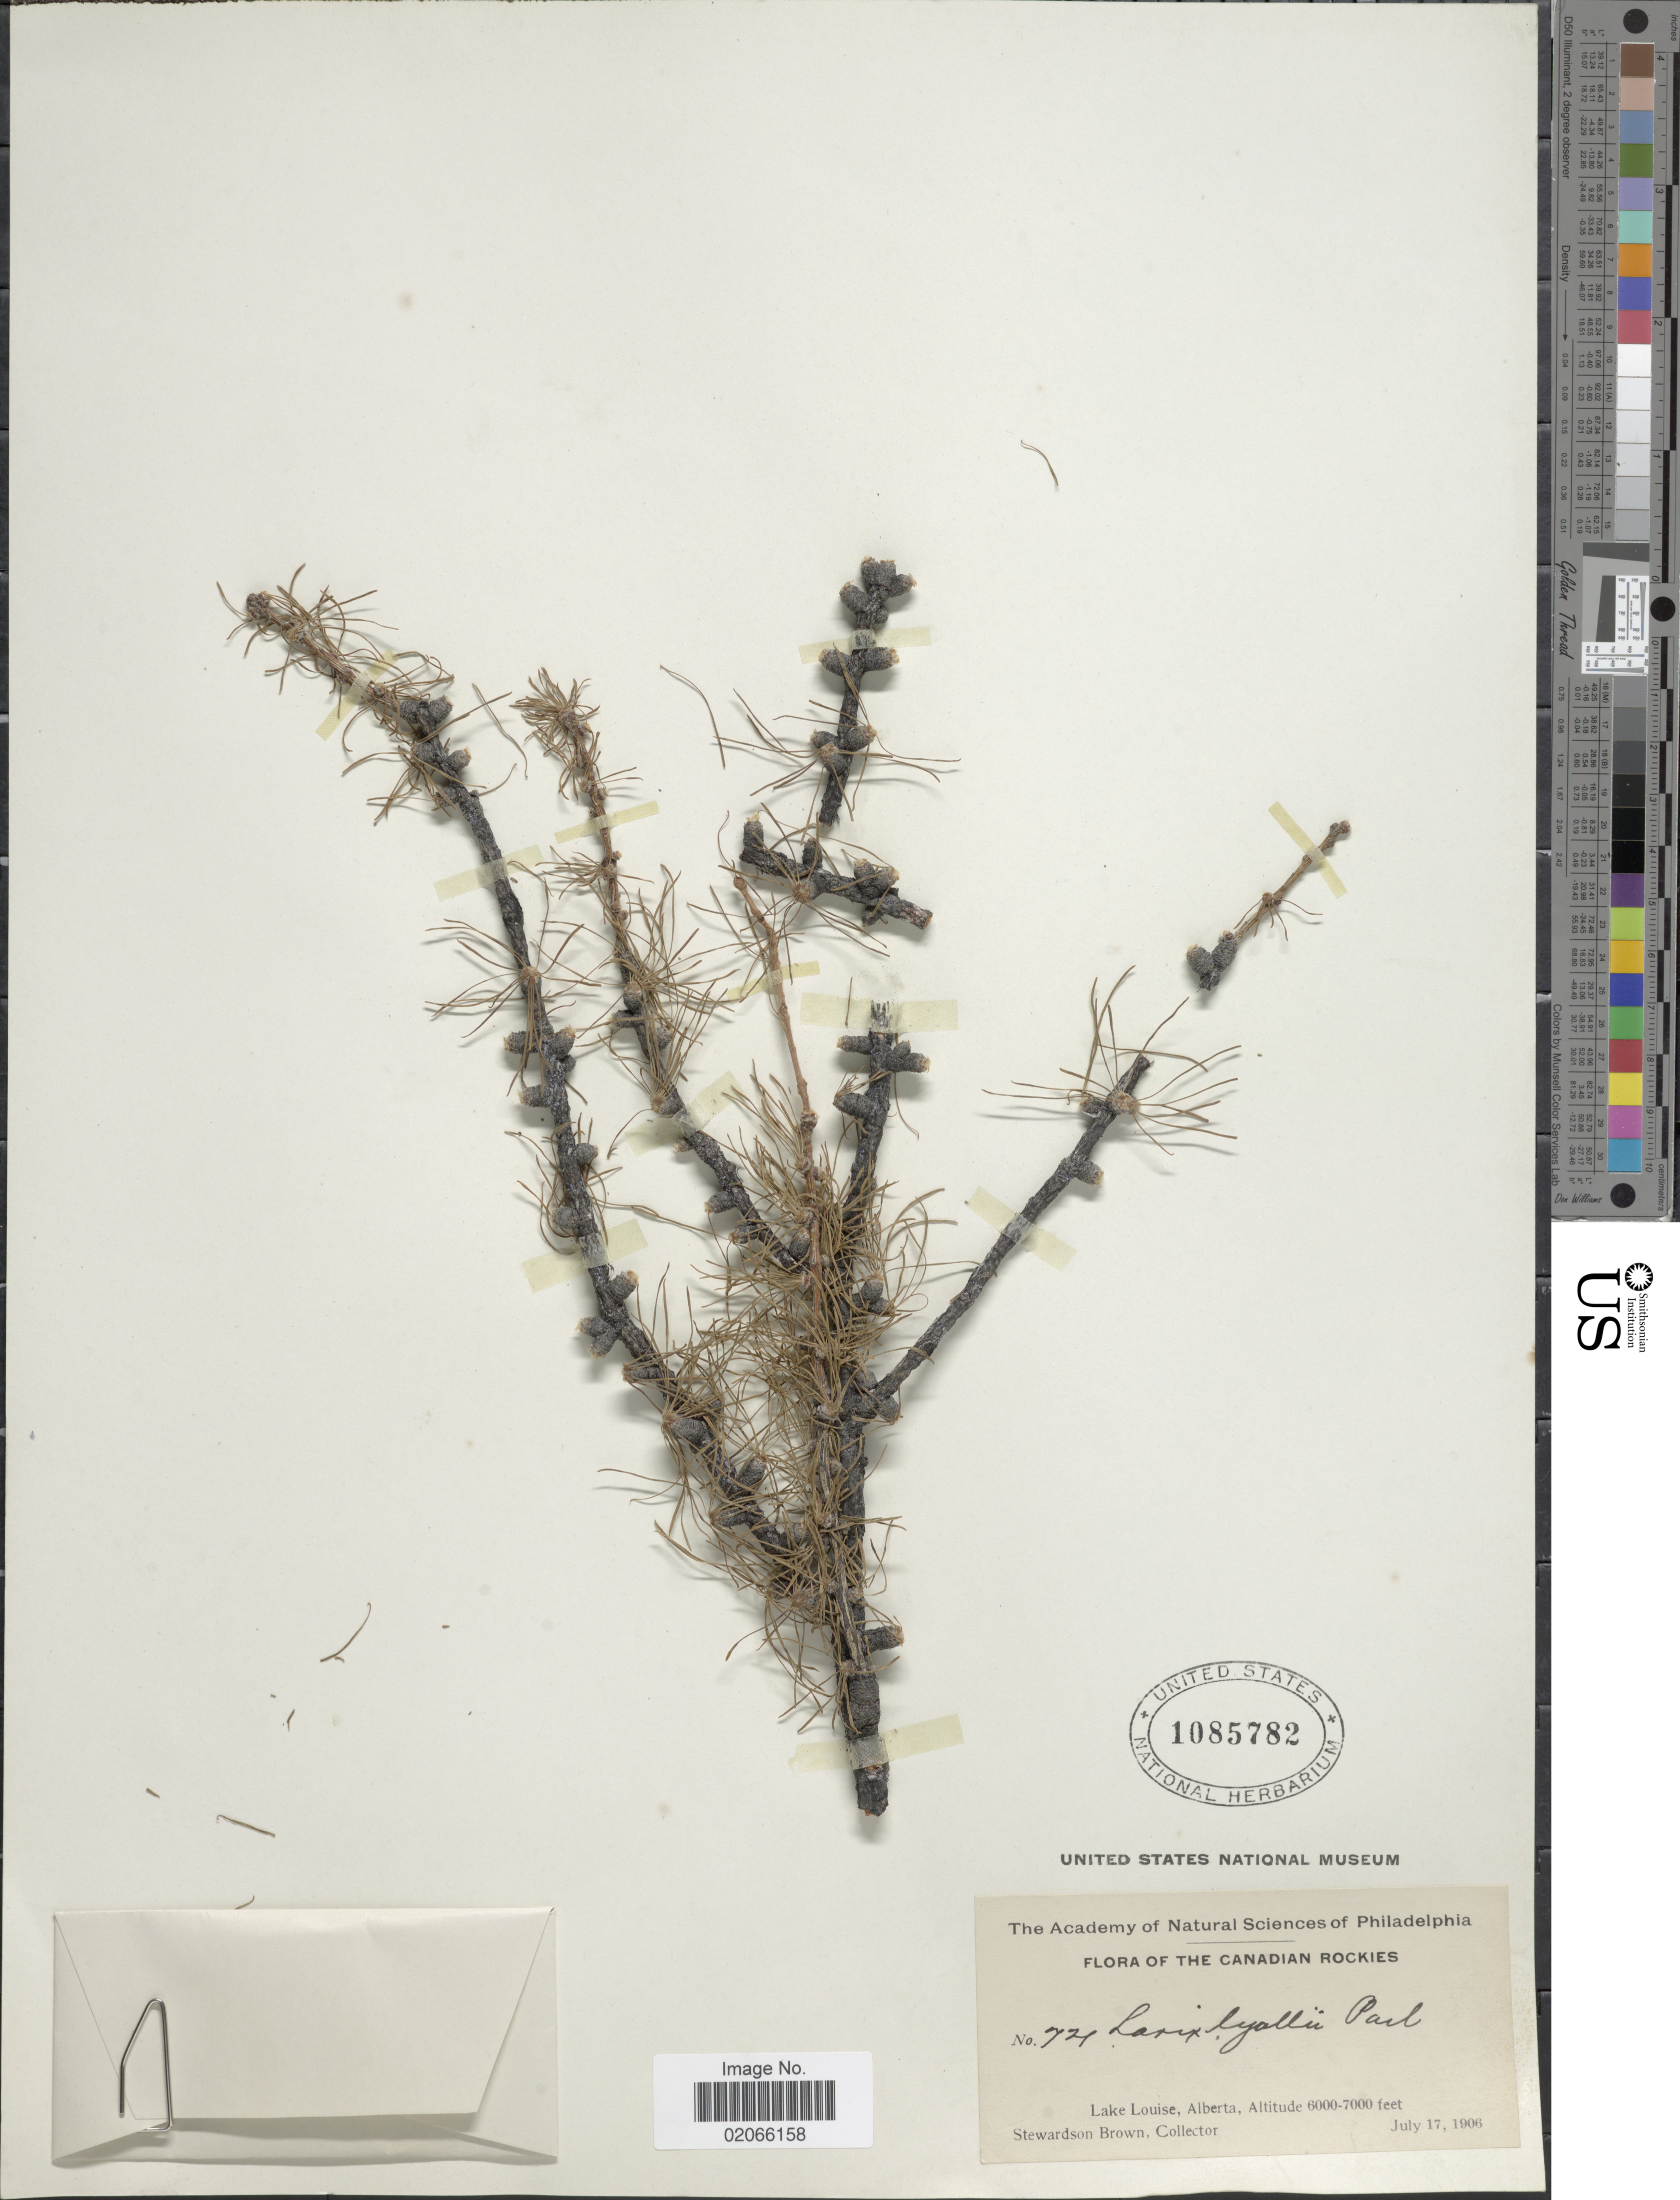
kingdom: Plantae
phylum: Tracheophyta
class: Pinopsida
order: Pinales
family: Pinaceae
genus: Larix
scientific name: Larix lyallii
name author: Parl.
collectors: S. Brown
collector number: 724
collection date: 1906-07-17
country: Canada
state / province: Alberta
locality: Lake Louise, Alberta. Canadian Rockies.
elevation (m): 1829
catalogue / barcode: US 1085782